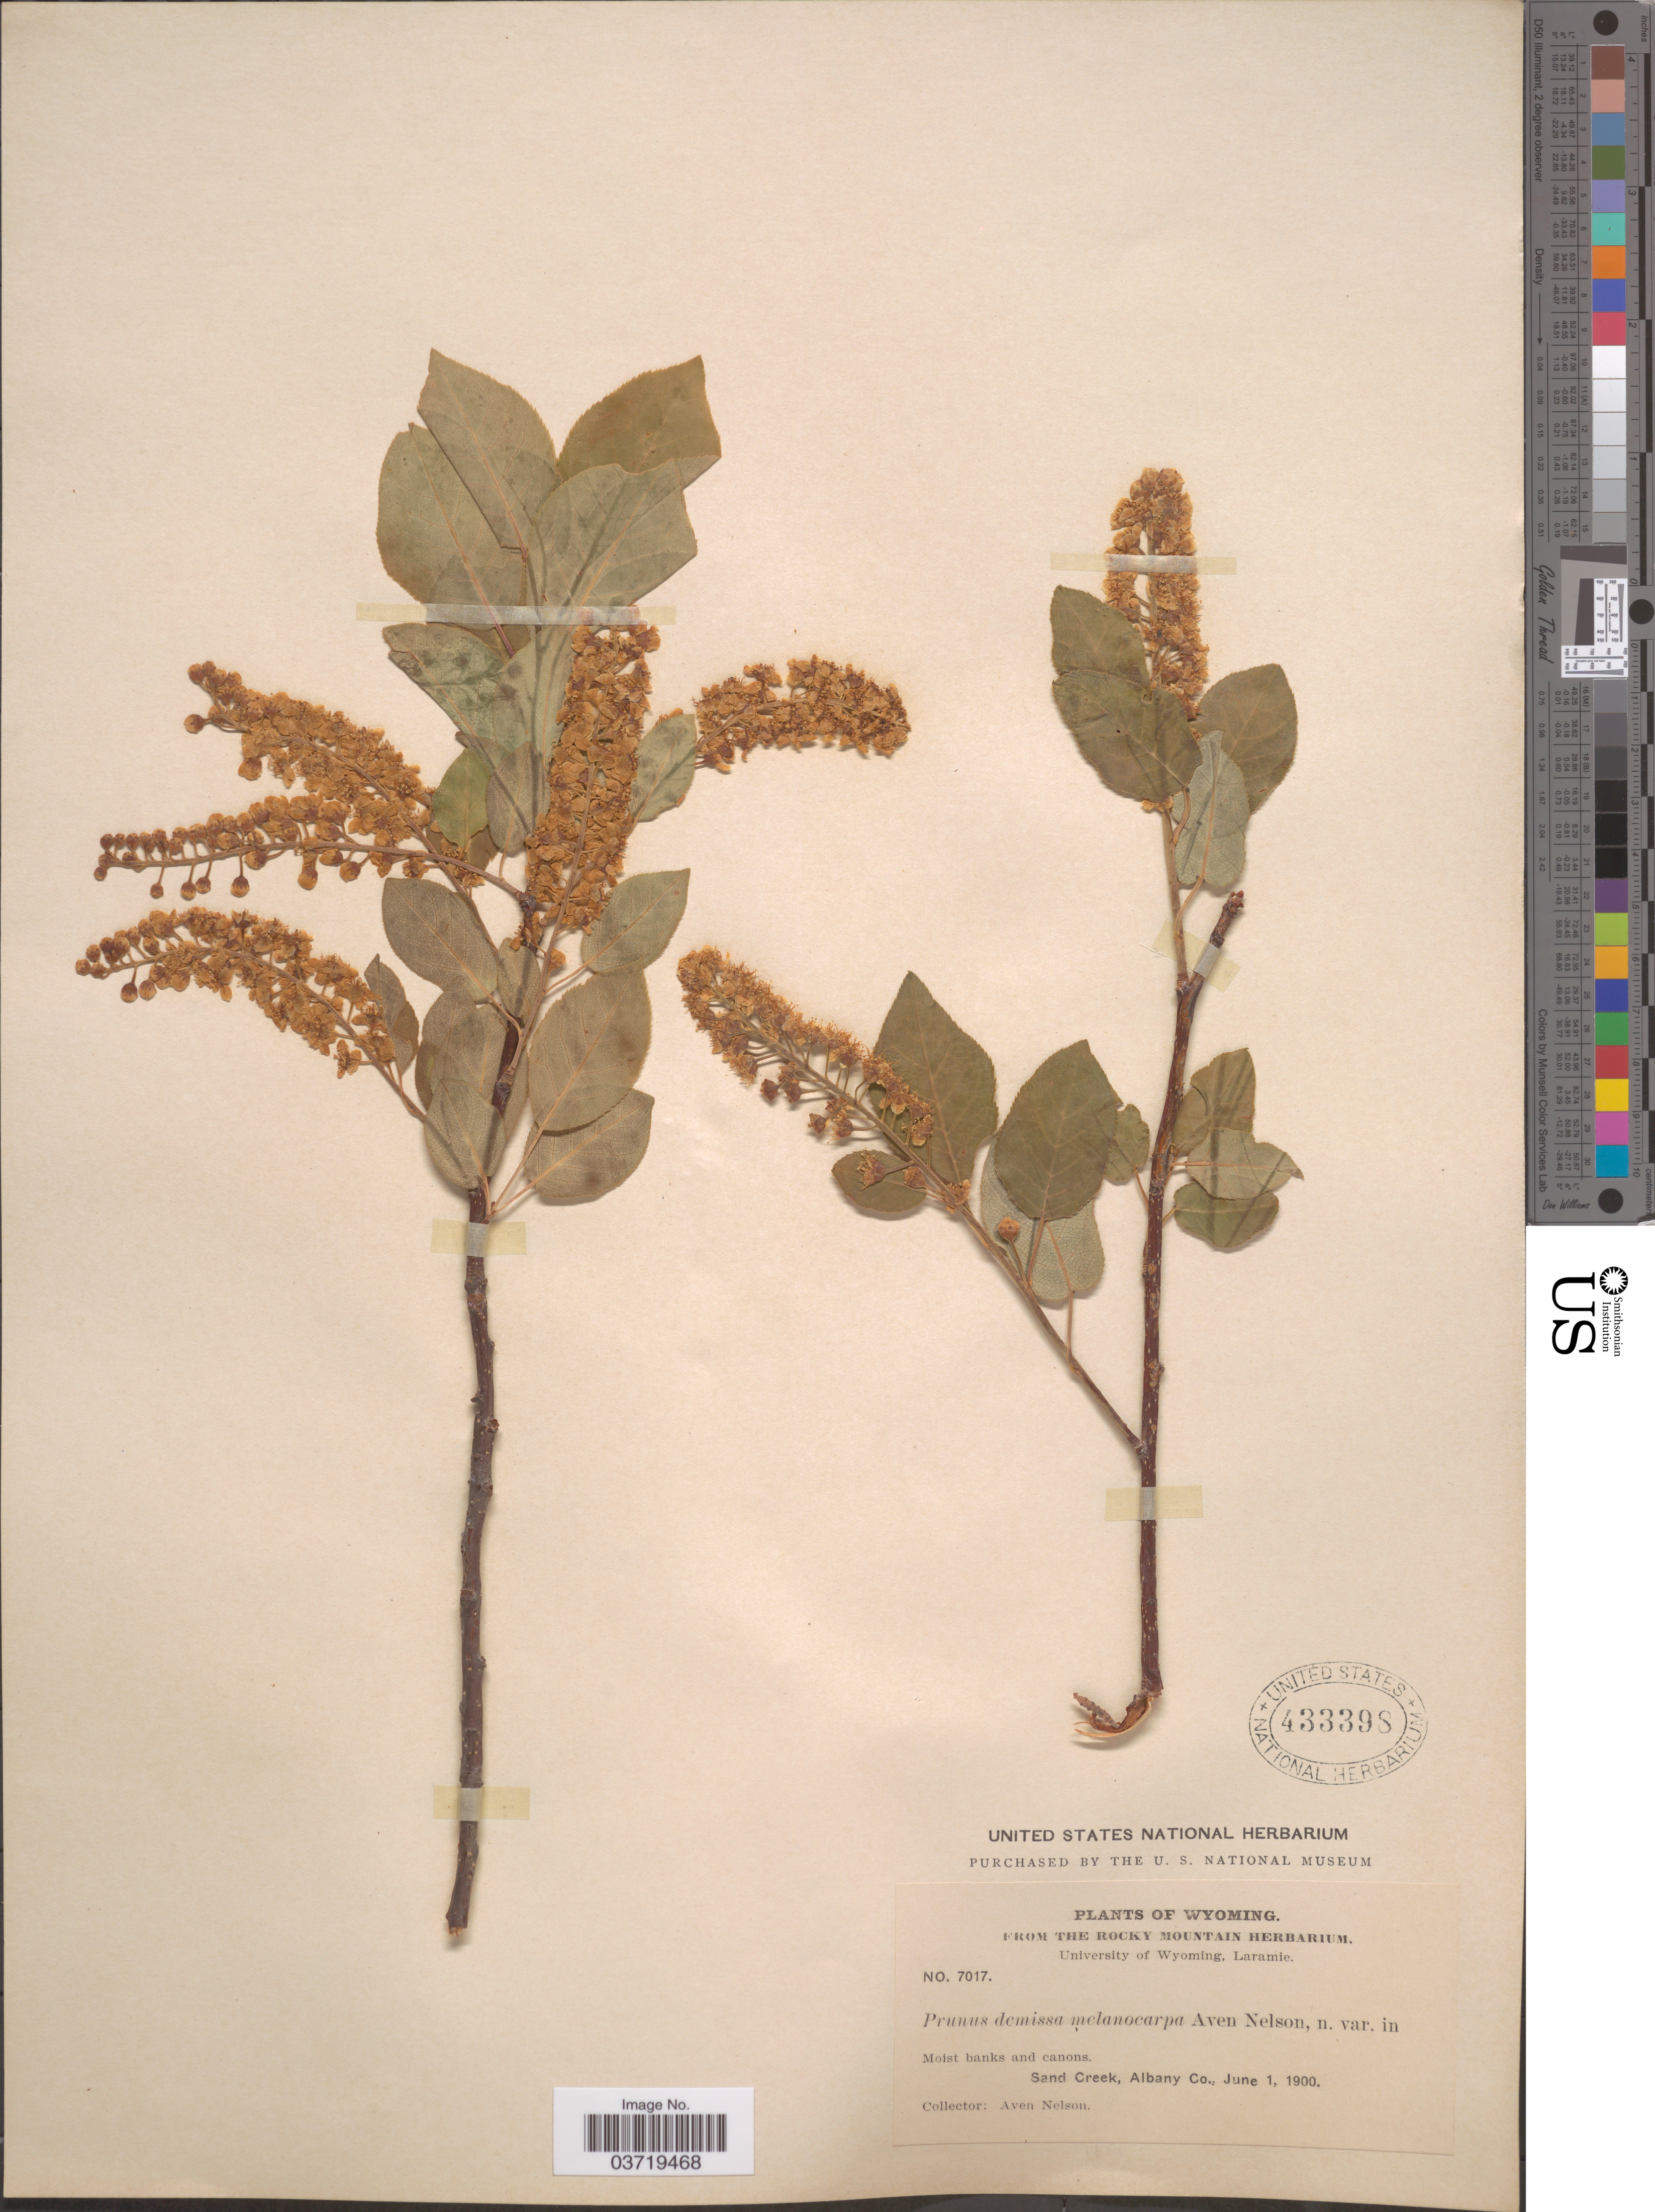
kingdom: Plantae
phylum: Tracheophyta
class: Magnoliopsida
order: Rosales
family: Rosaceae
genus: Prunus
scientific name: Prunus virginiana var. demissa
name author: (Nutt.) Torr.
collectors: A. Nelson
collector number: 7017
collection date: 1900-06-01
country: United States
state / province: Wyoming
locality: Sand Creek, Albany Co.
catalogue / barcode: US 433398